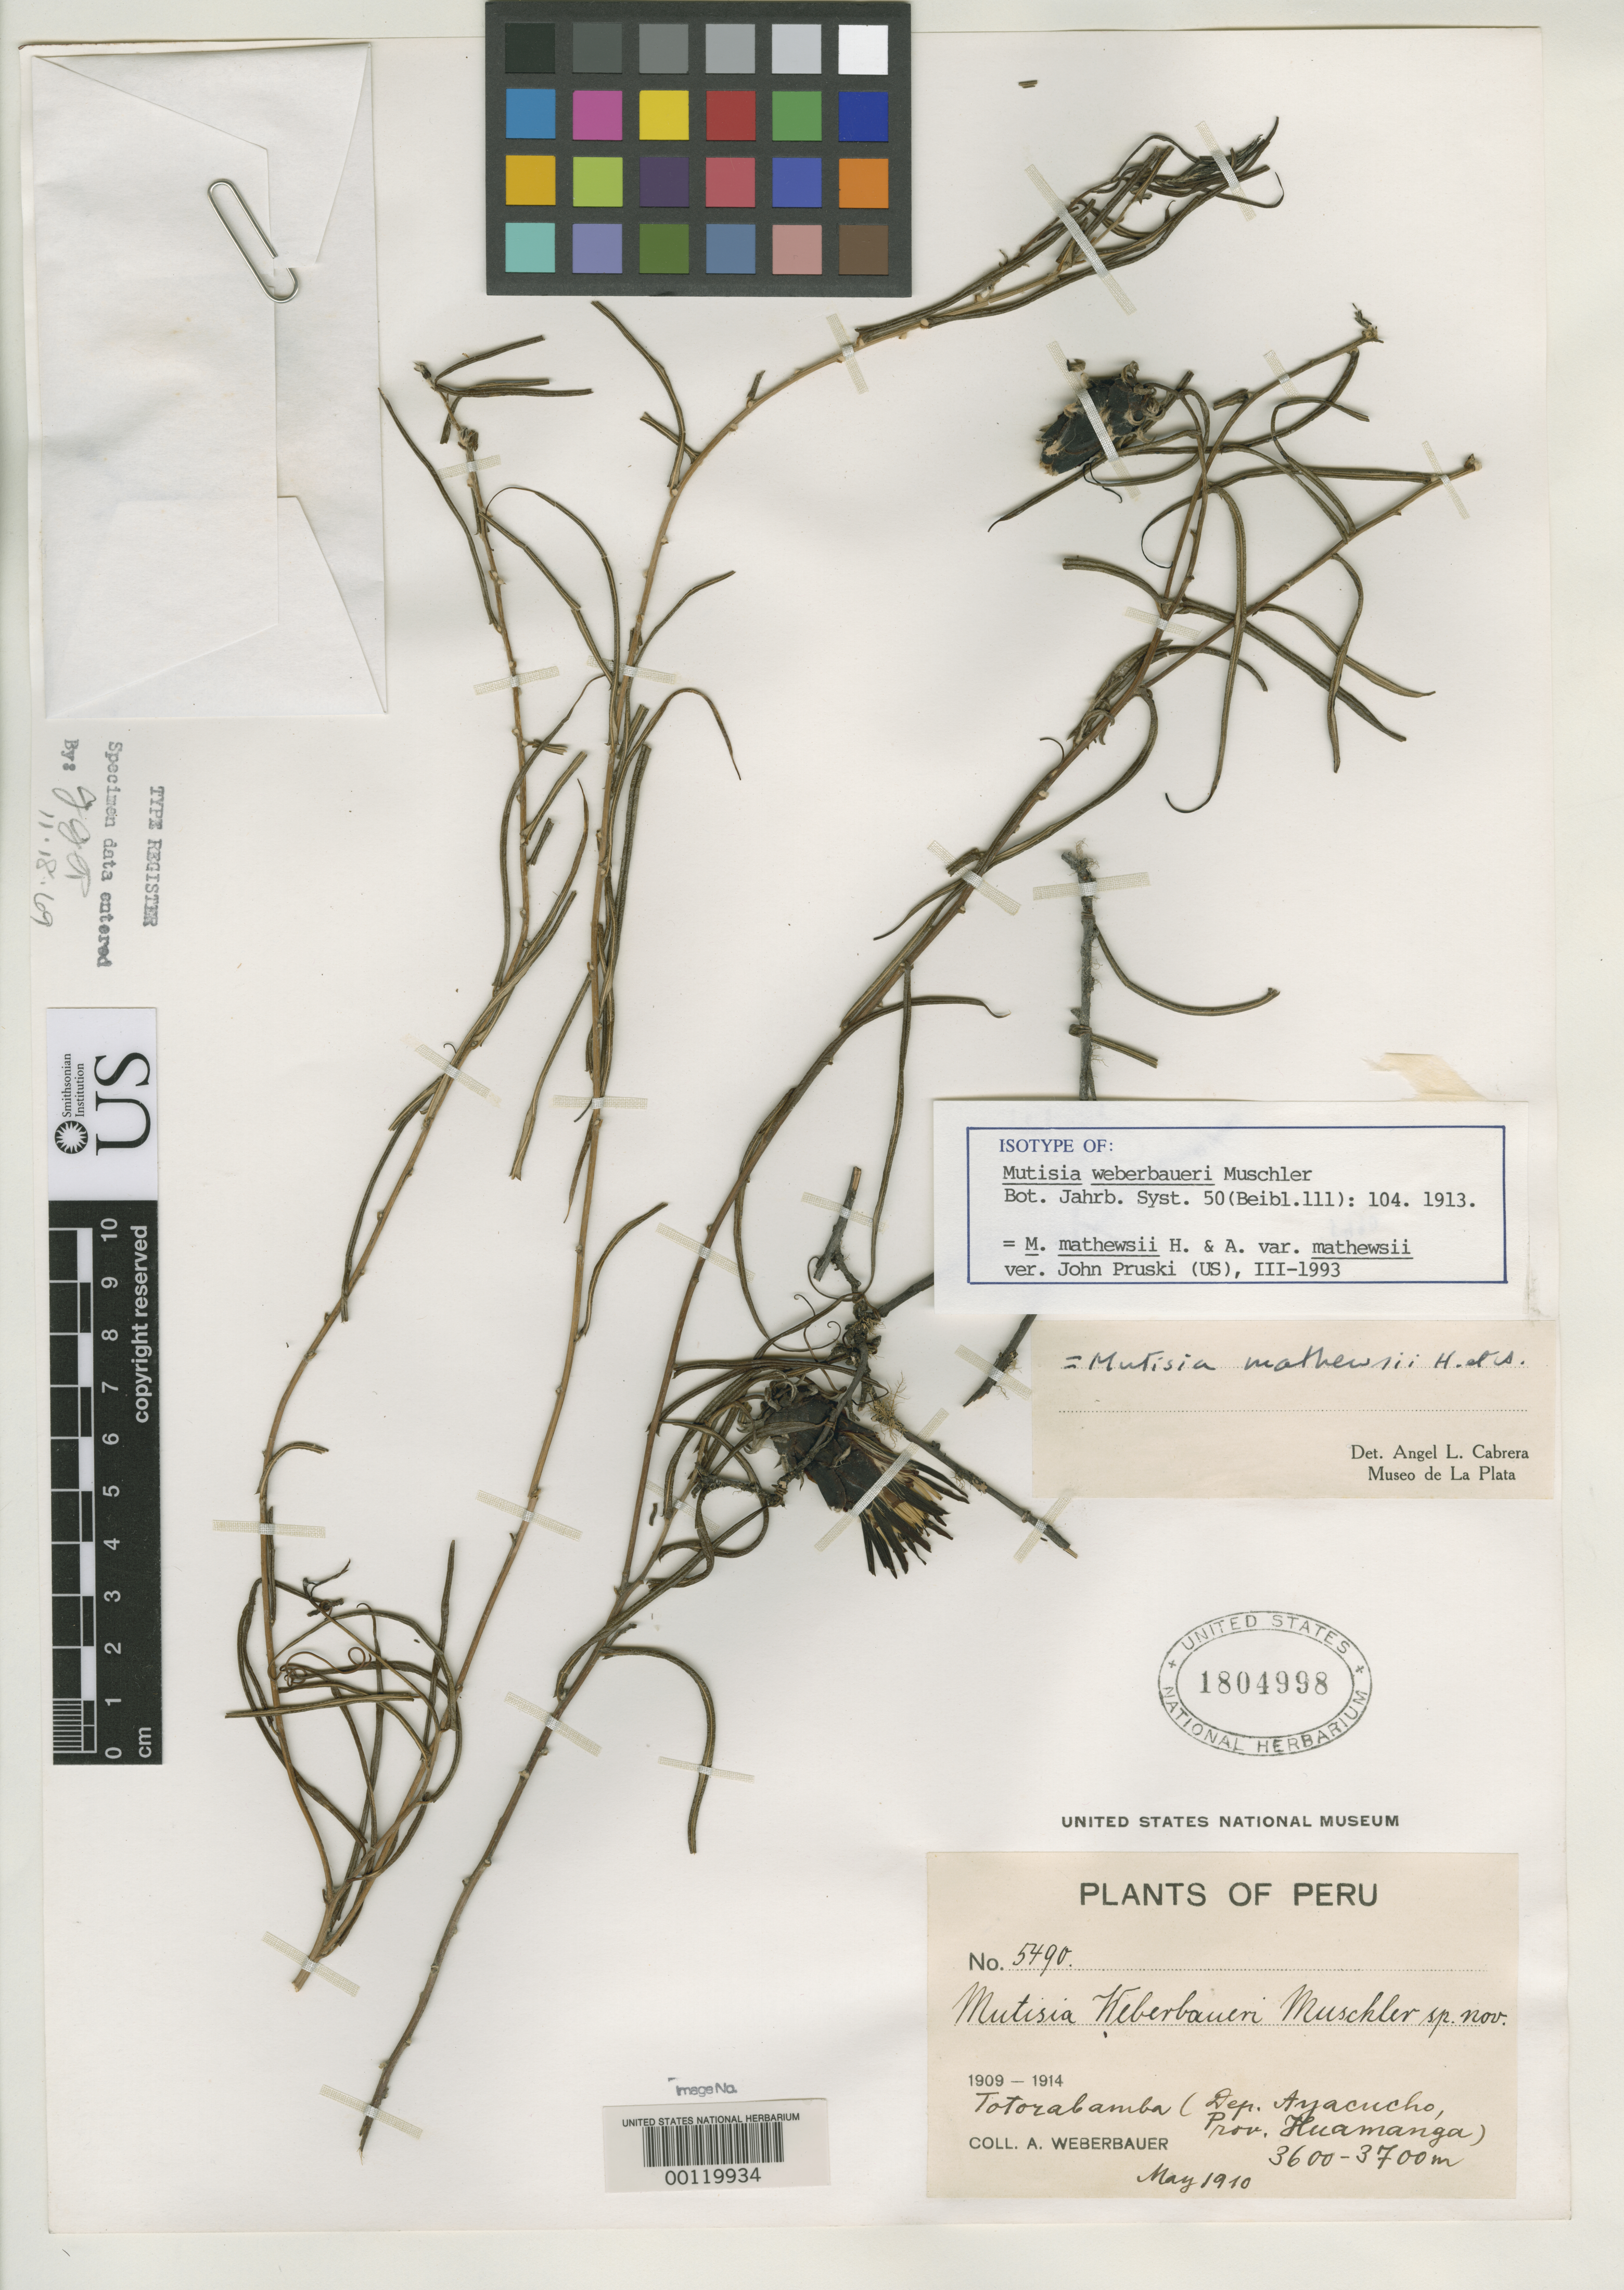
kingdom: Plantae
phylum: Tracheophyta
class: Magnoliopsida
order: Asterales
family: Asteraceae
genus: Mutisia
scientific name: Mutisia weberbaueri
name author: Muschl.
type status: Isotype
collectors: A. Weberbauer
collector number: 5490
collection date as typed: May 1910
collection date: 1910-05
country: Peru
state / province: Ayacucho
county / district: Huamanga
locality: Totorabamba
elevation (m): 3600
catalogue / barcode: US 1804998